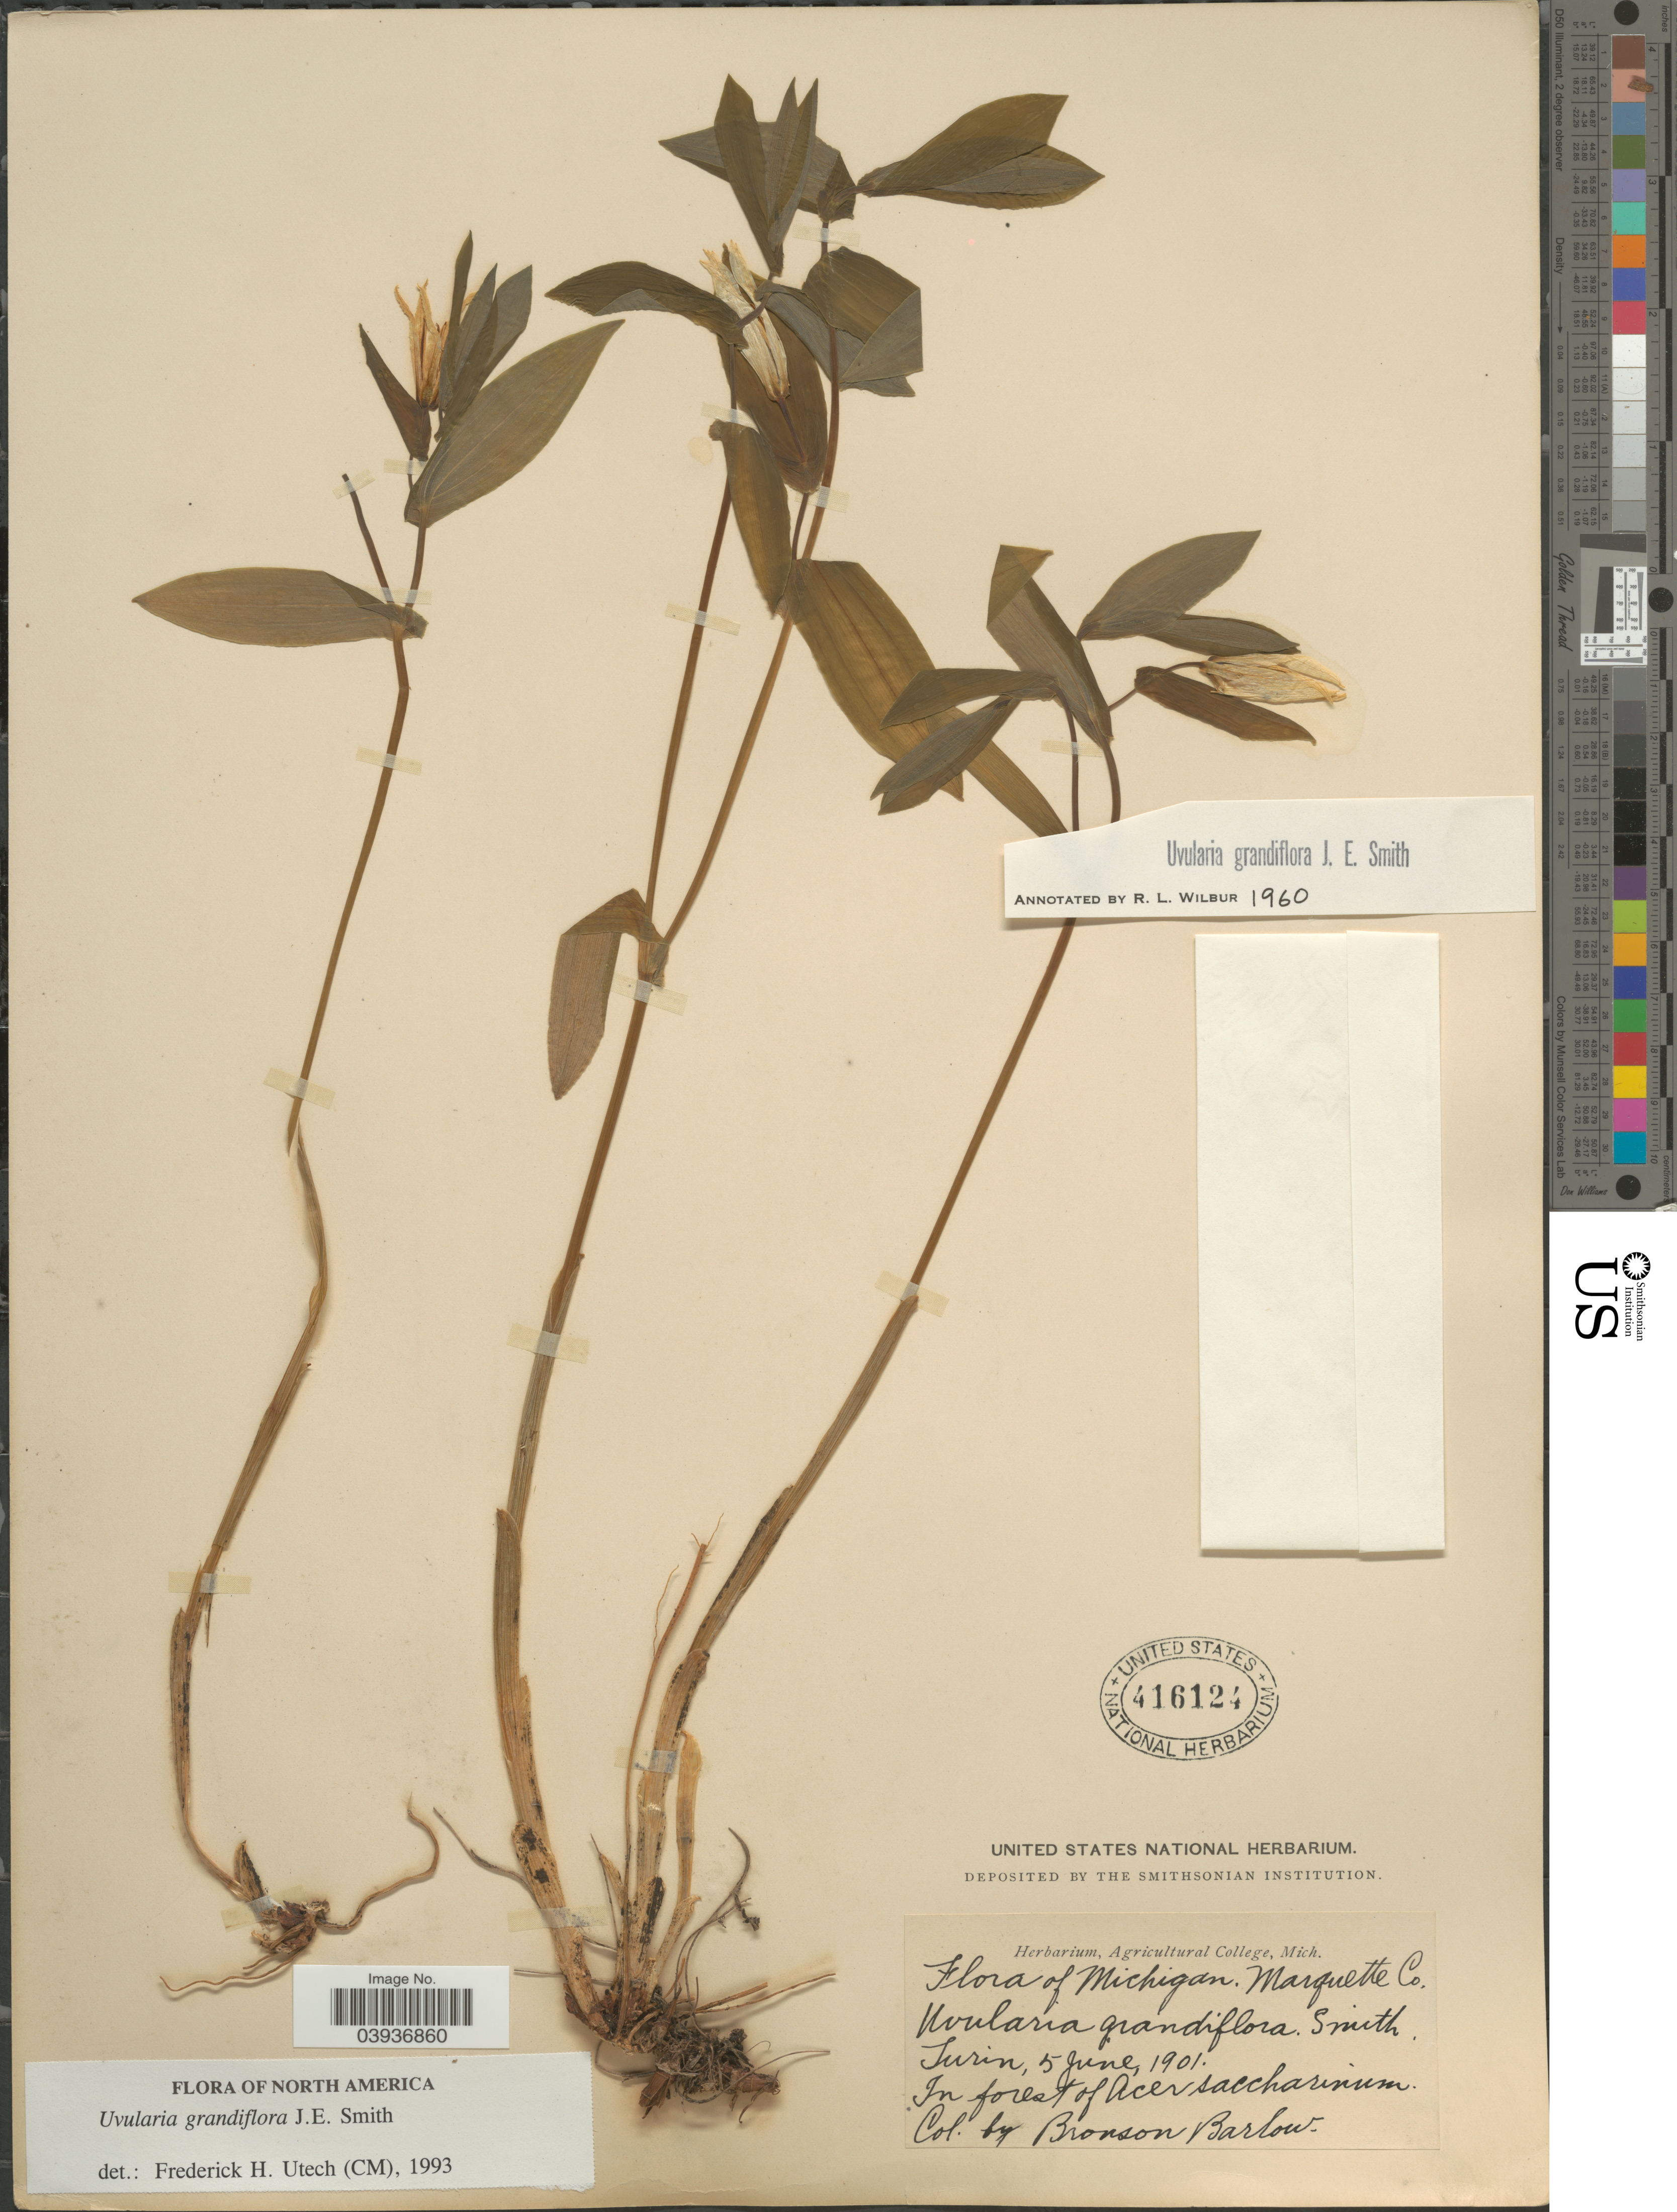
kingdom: Plantae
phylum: Tracheophyta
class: Liliopsida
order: Liliales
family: Colchicaceae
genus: Uvularia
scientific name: Uvularia grandiflora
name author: Sm.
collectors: Barlow, B.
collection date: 1901-06-05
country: United States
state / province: Michigan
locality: Marquette Co. In forest of Acer saccharinum.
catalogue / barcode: US 416124